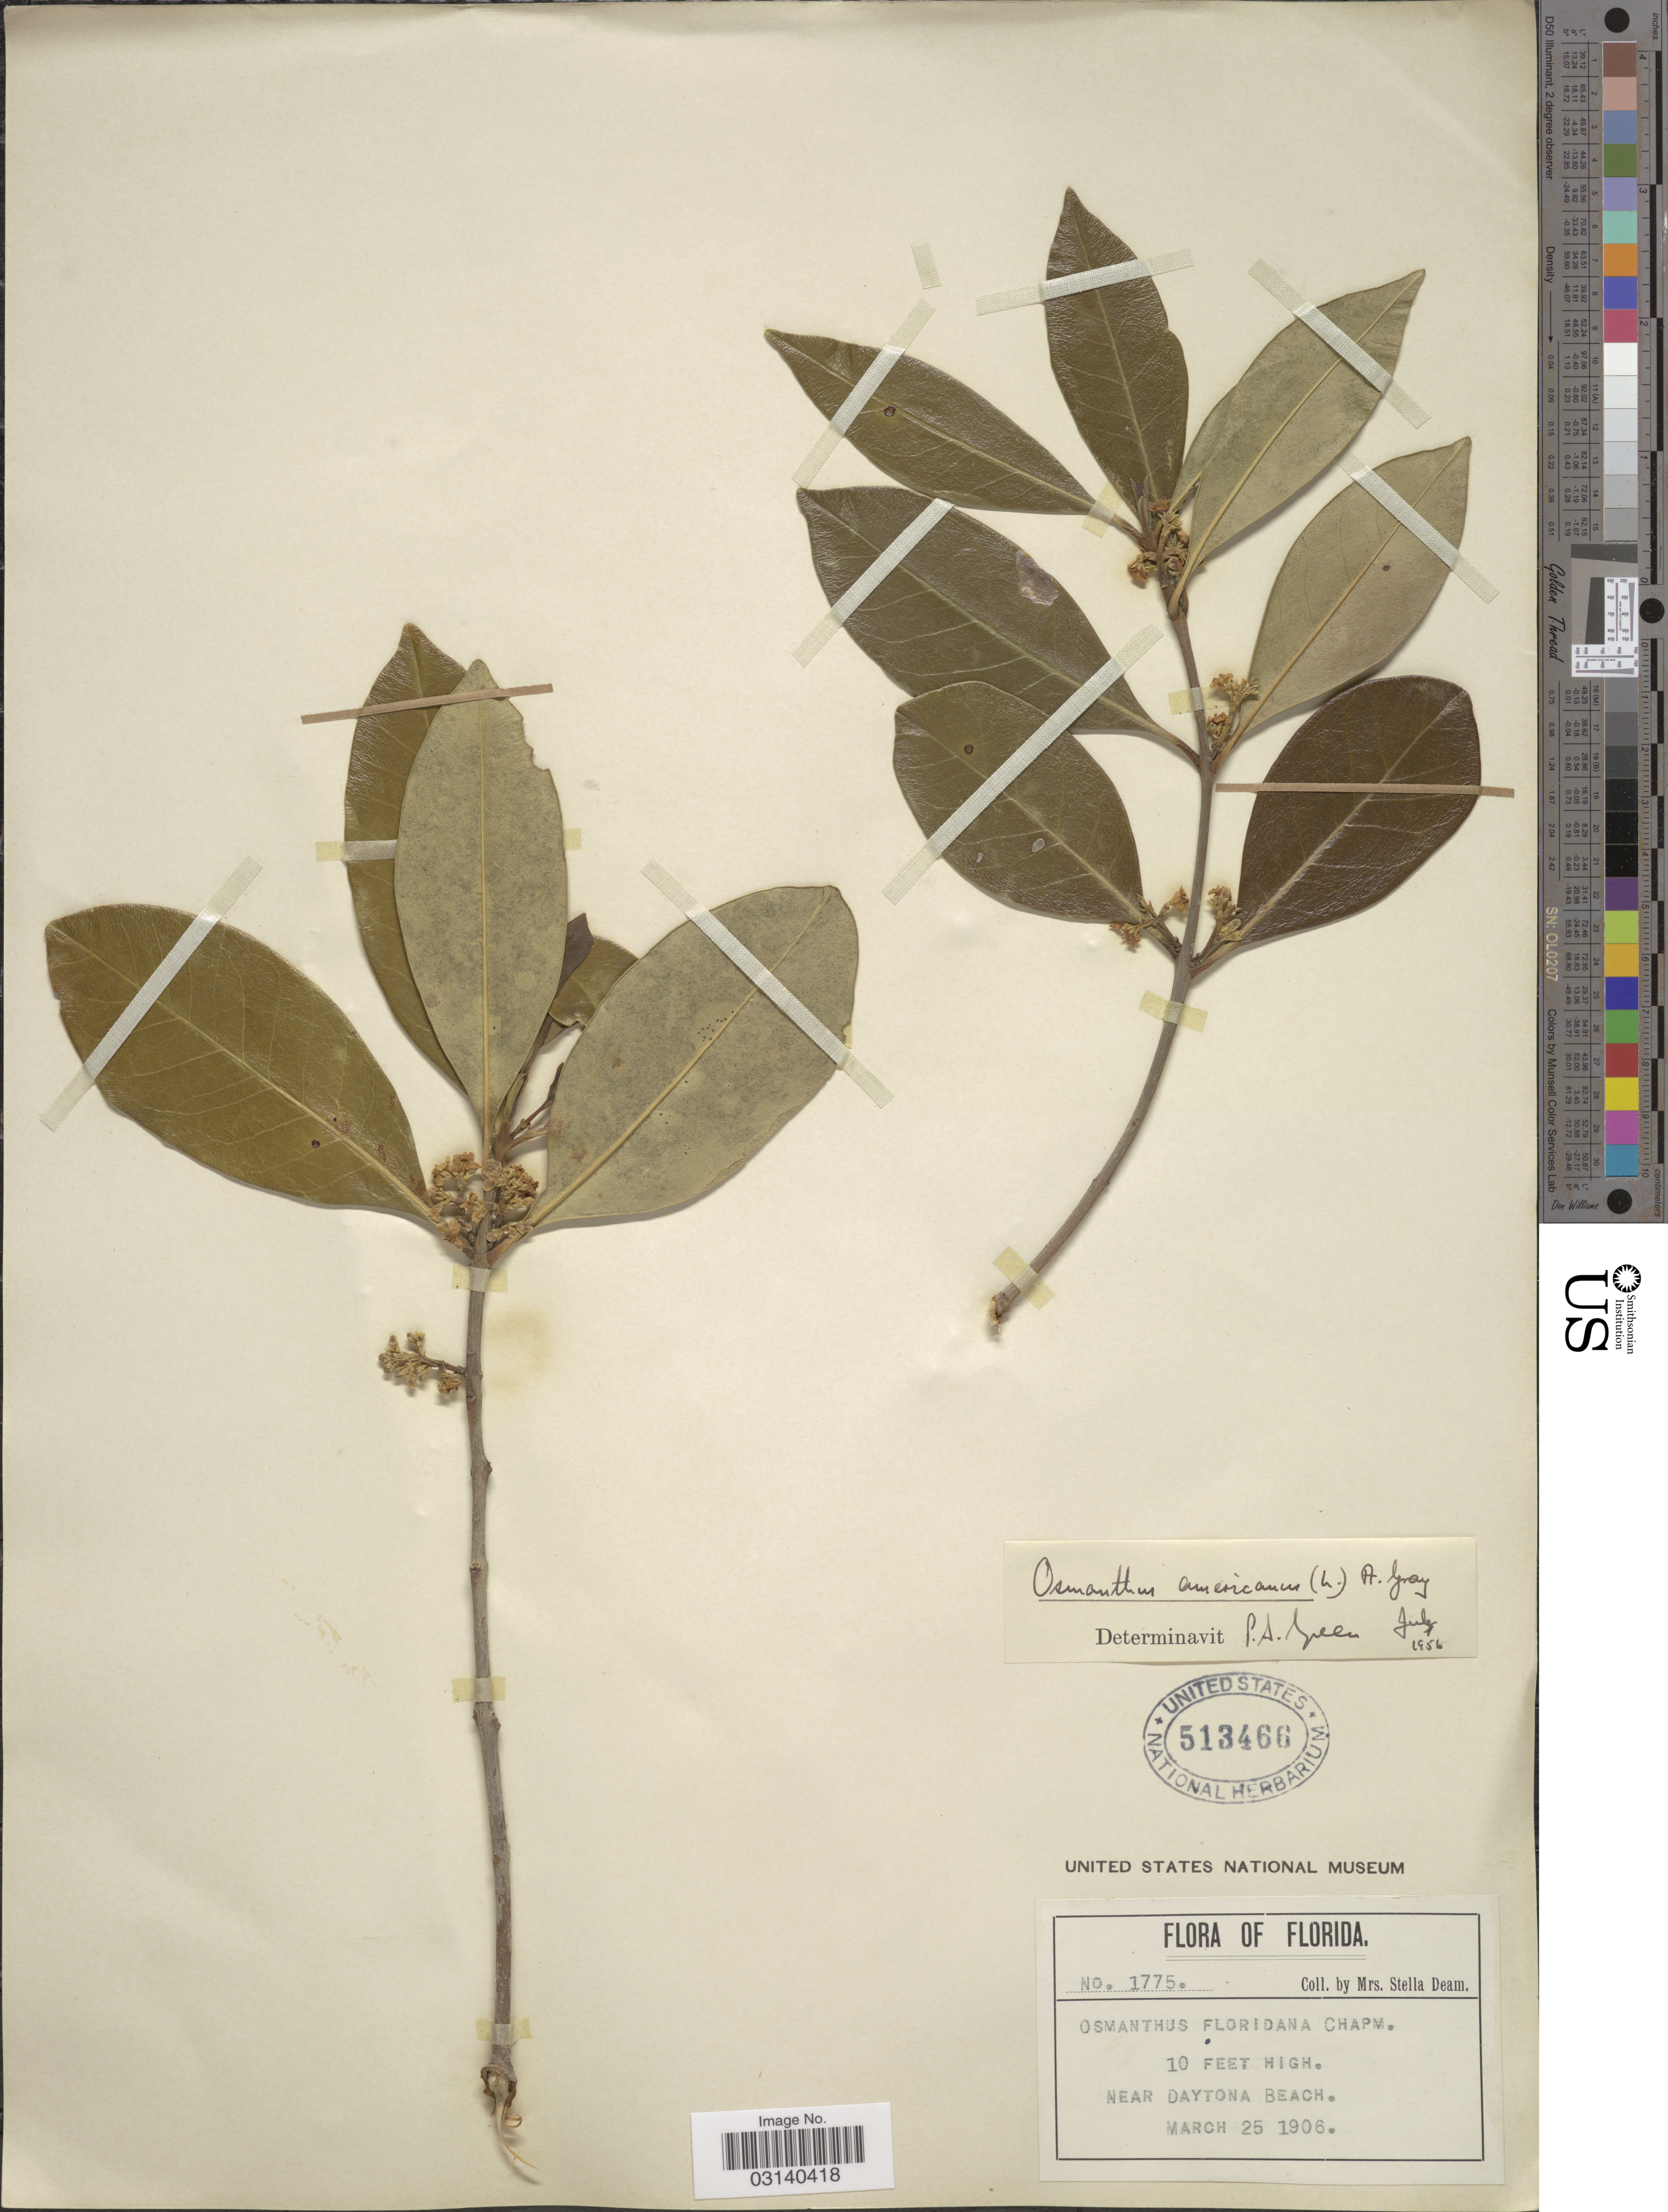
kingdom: Plantae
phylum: Tracheophyta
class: Magnoliopsida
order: Lamiales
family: Oleaceae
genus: Osmanthus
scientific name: Osmanthus americanus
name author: (L.) A. Gray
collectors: S. Deam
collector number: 1775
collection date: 1906-03-25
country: United States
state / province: Florida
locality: Near Daytona Beach.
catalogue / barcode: US 513466